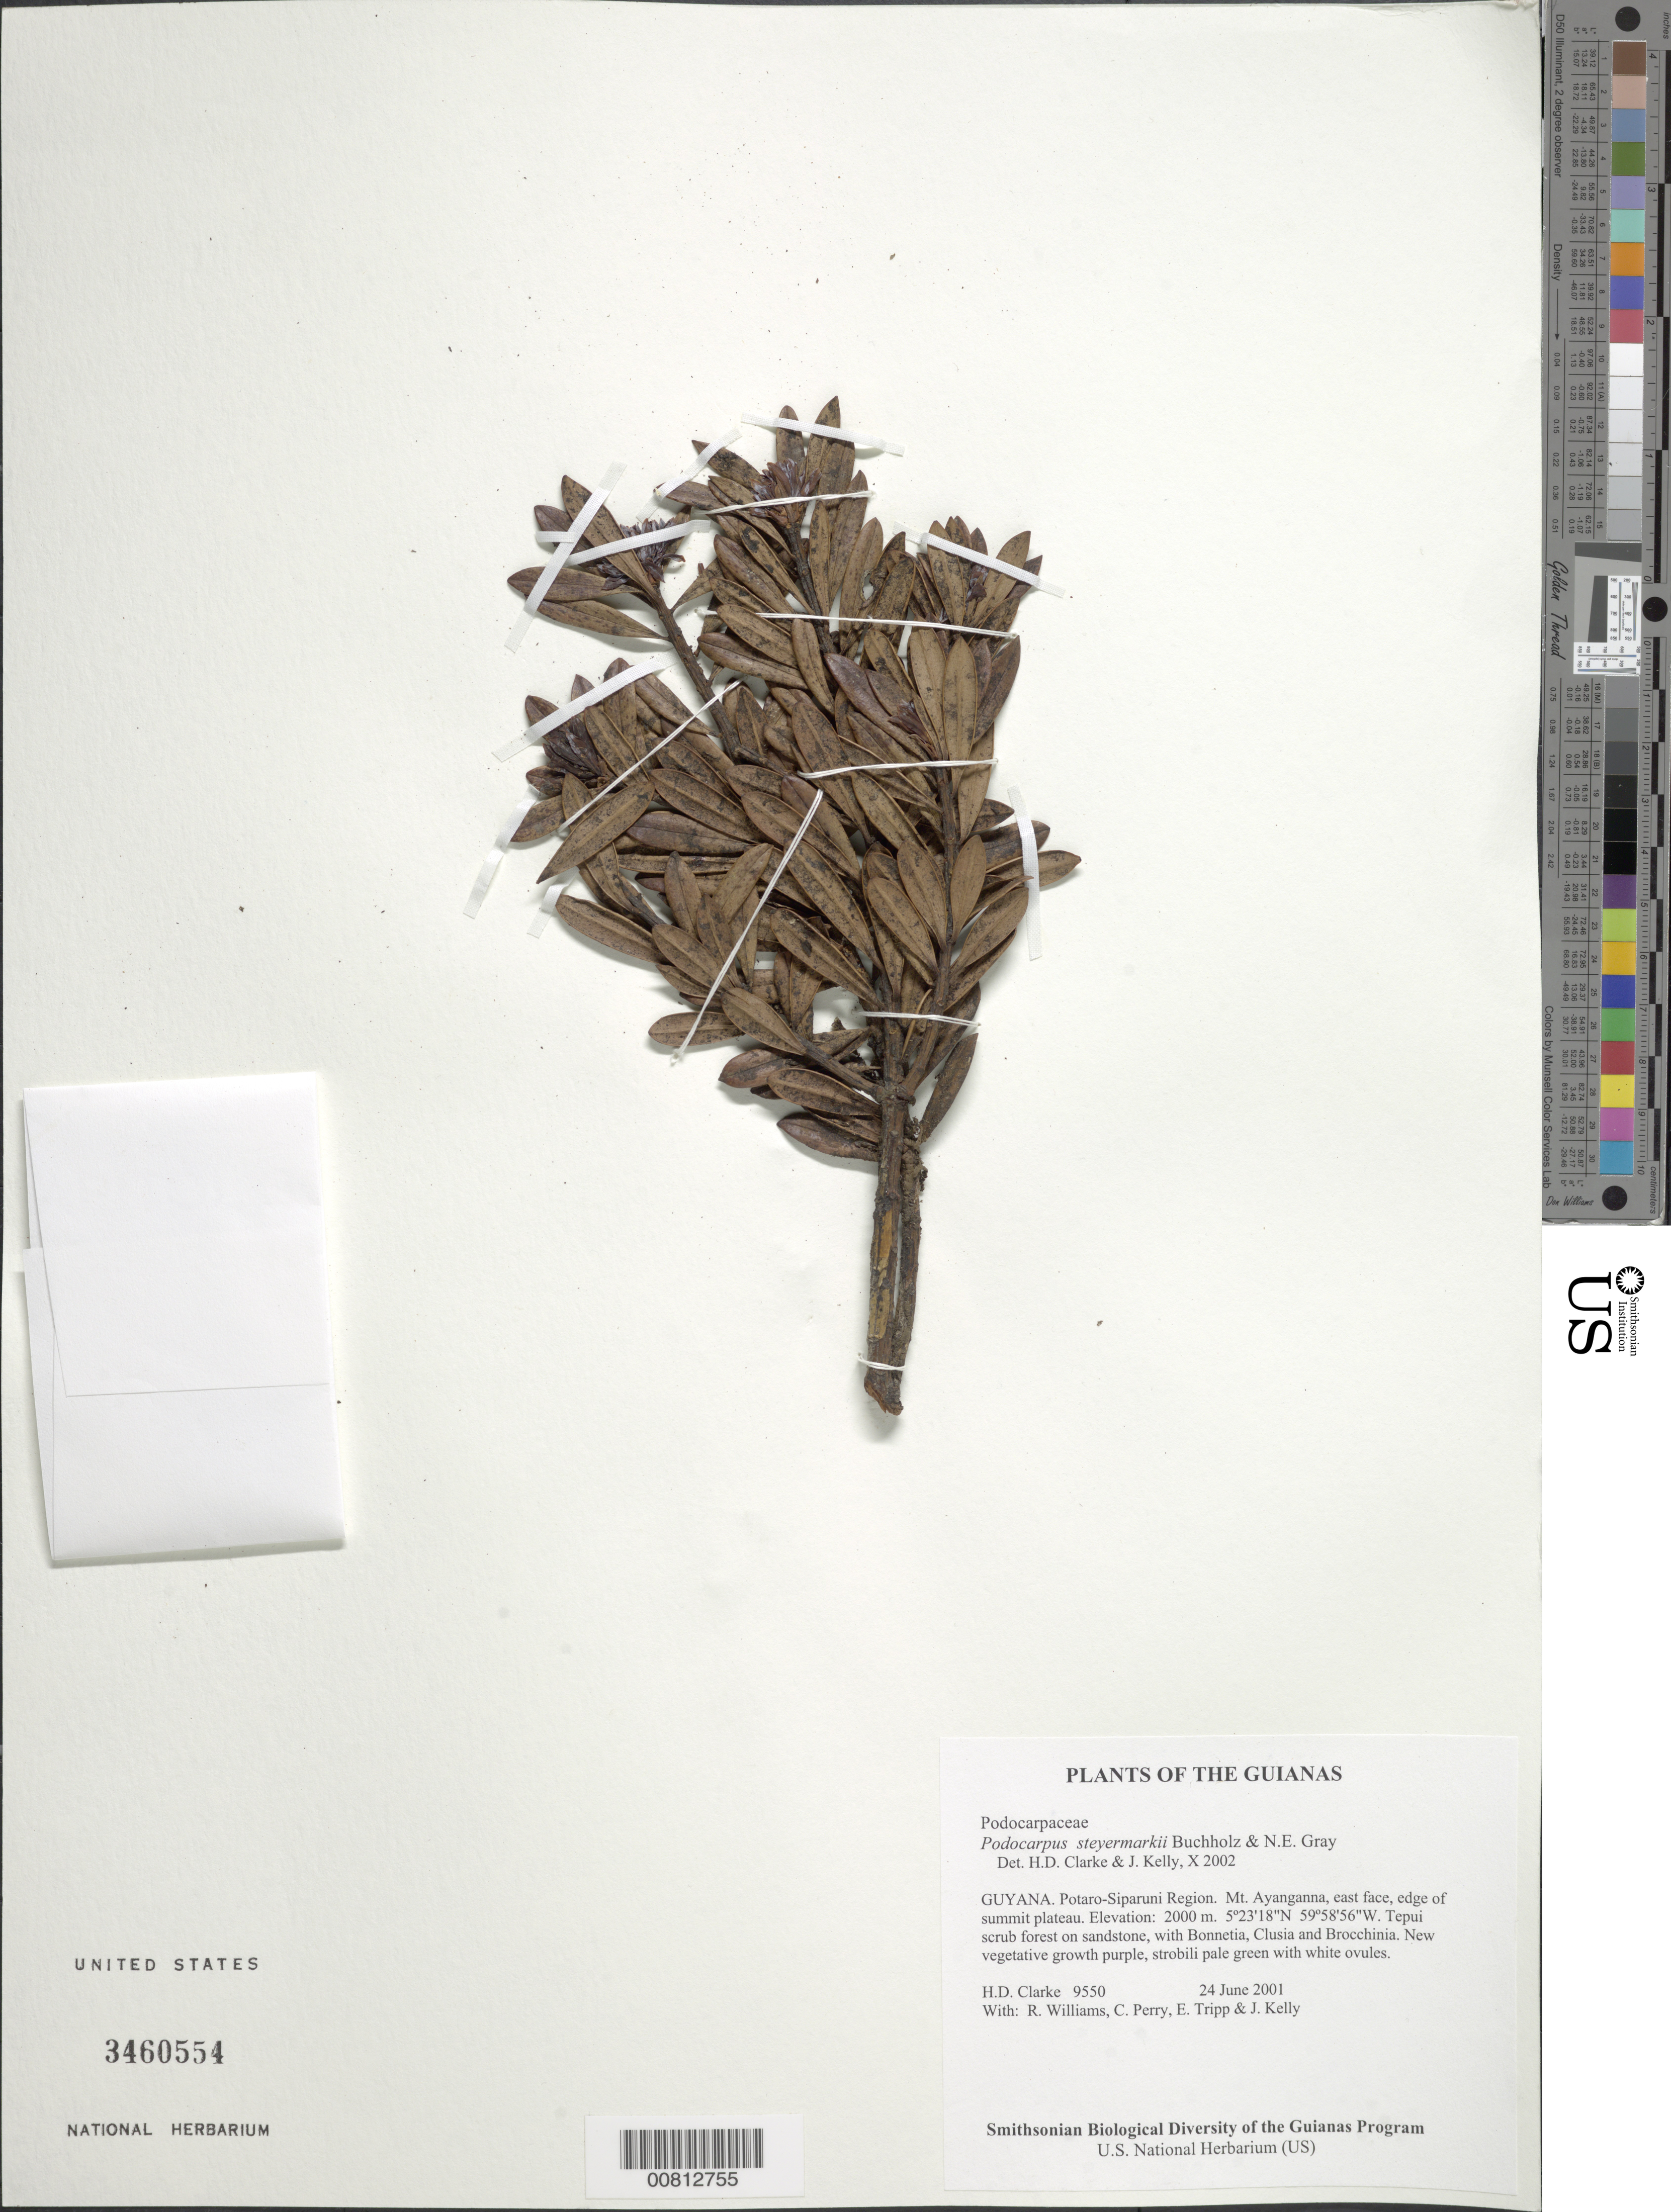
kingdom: Plantae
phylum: Tracheophyta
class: Pinopsida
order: Pinales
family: Podocarpaceae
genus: Podocarpus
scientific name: Podocarpus steyermarkii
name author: J. Buchholz & N.E. Gray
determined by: Clarke, H. D.; Kelly, J.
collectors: H. D. Clarke, R. Williams, C. Perry, E. Tripp & J. Kelly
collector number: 9550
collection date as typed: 24 June 2001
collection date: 2001-06-24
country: Guyana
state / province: Potaro-Siparuni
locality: Mt. Ayanganna, east face, edge of summit plateau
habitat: Tepui scrub forest on sandstone, with Bonnetia, Clusia and Brocchinia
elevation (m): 2000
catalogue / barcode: US 3460554